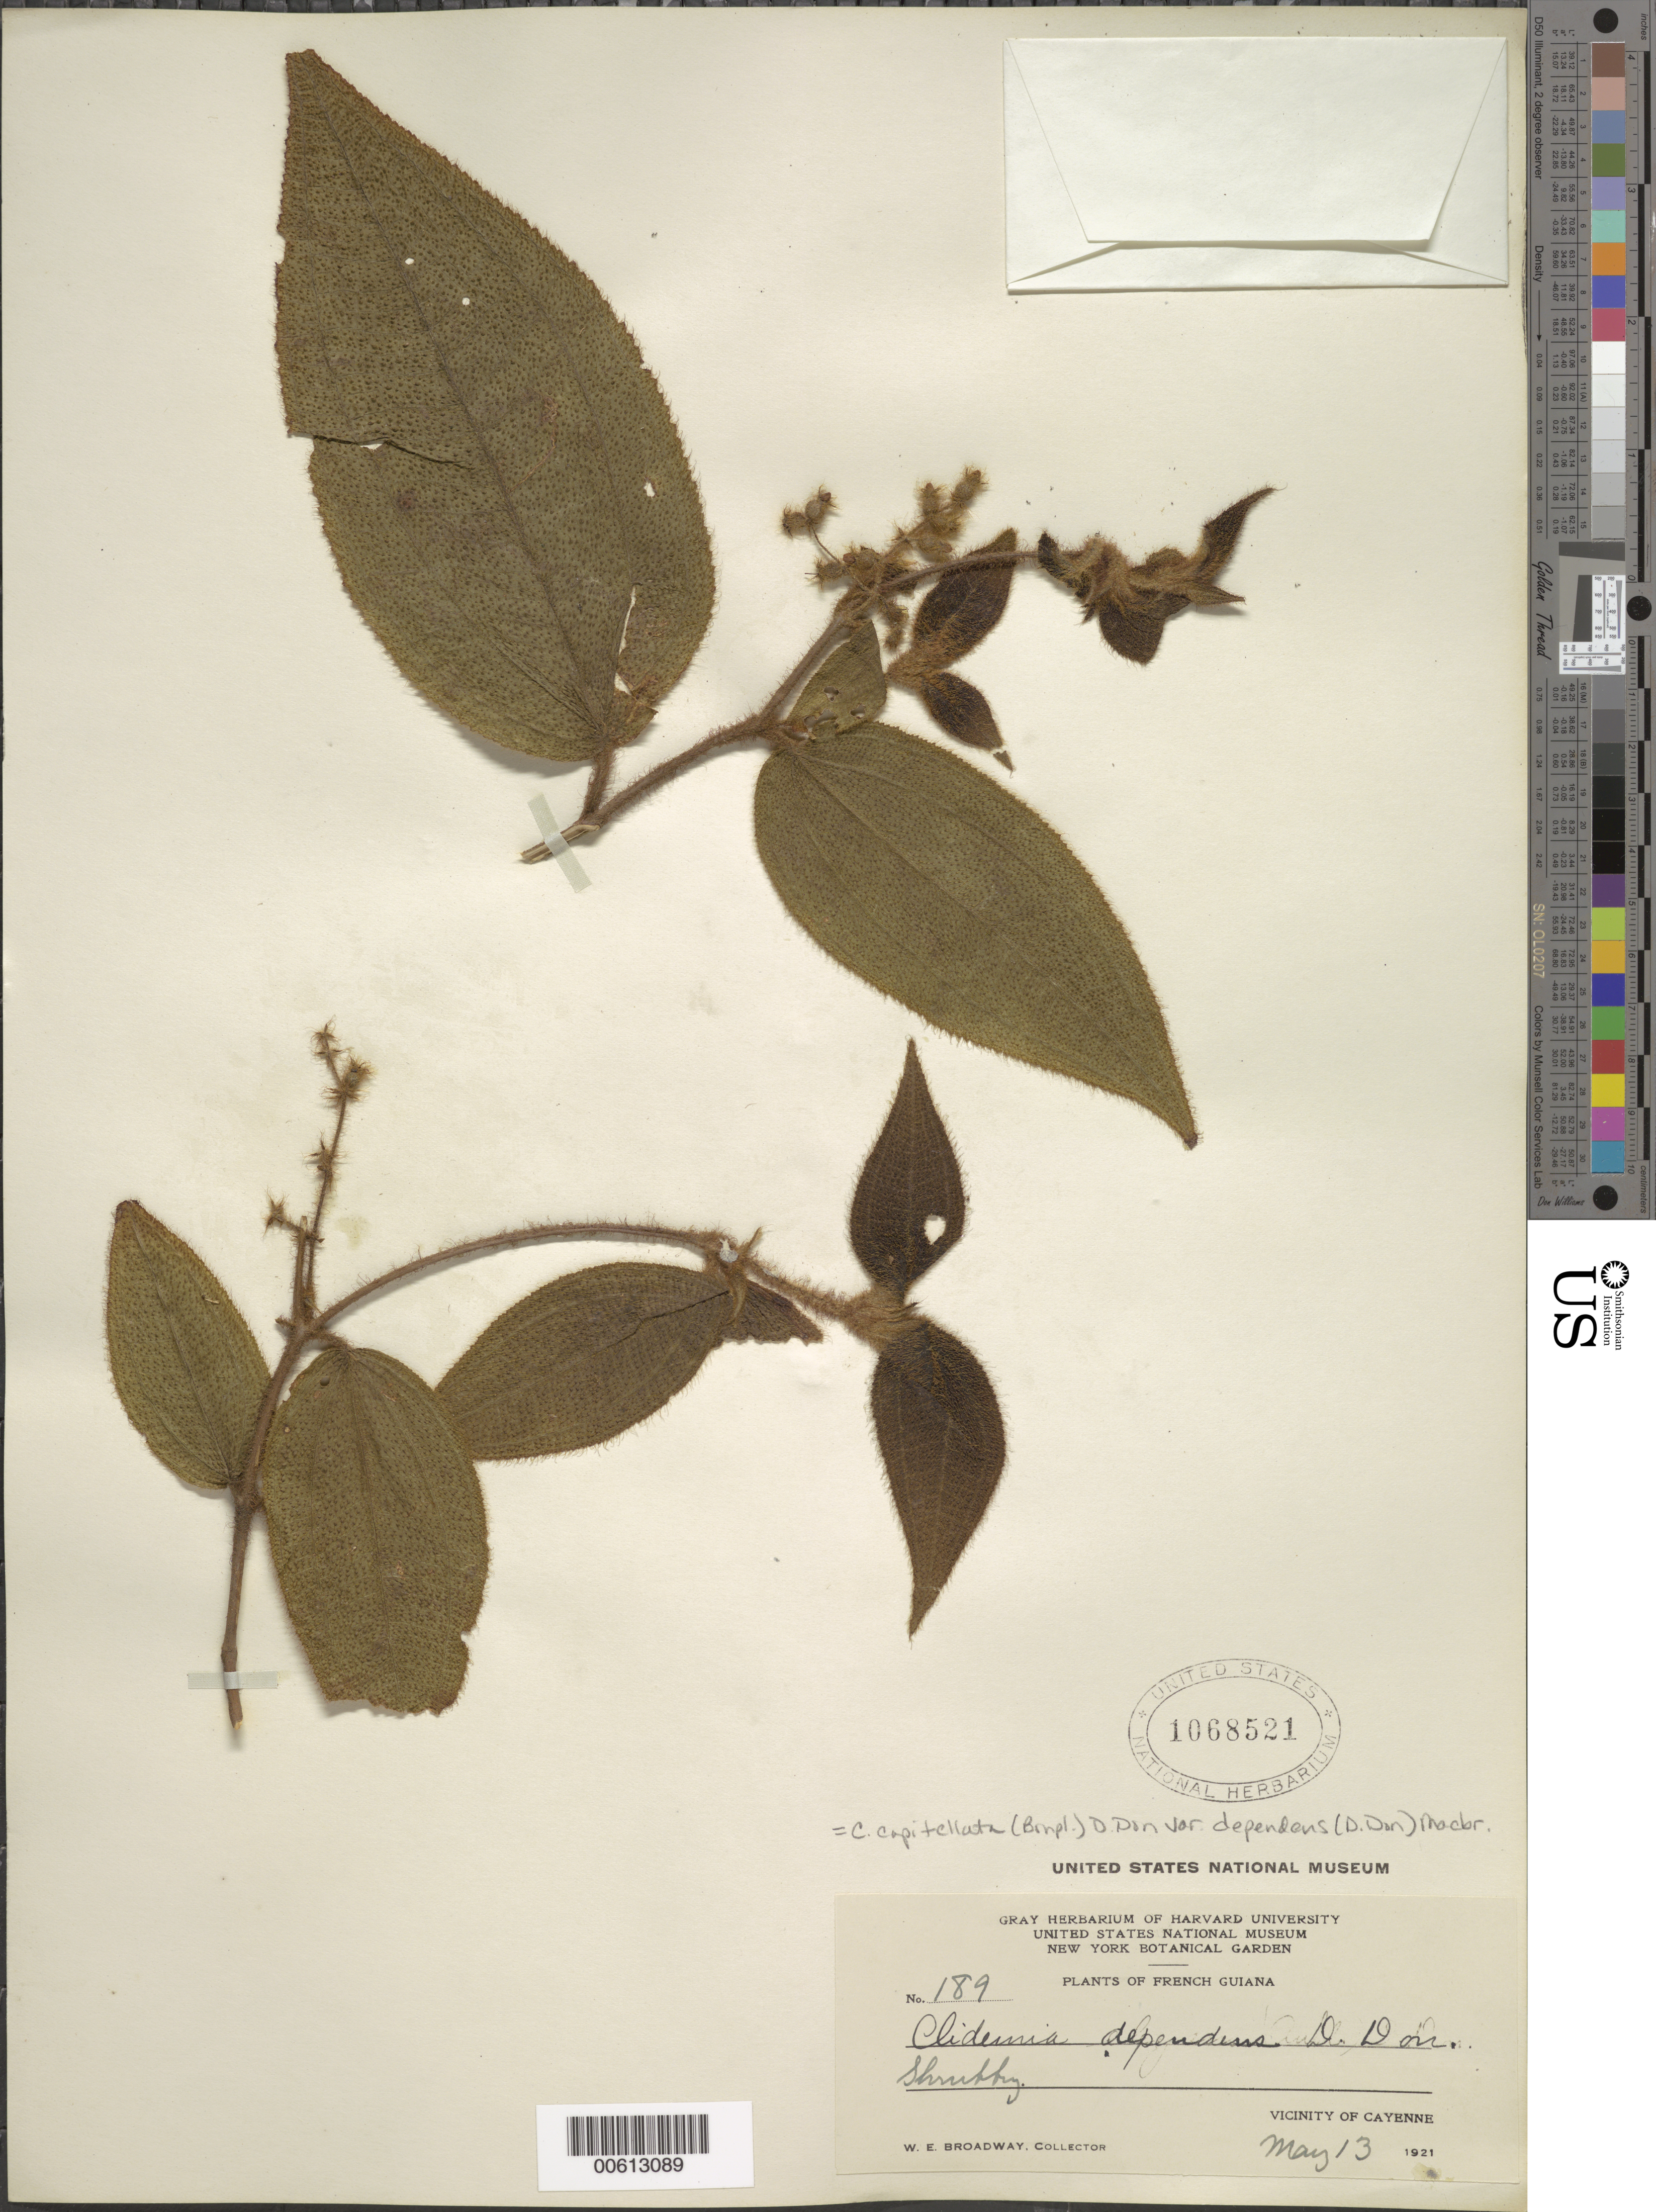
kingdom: Plantae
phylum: Tracheophyta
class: Magnoliopsida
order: Myrtales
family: Melastomataceae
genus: Clidemia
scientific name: Clidemia capitellata var. dependens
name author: (Pav. & D. Don) J.F. Macbr.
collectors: W. E. Broadway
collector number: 189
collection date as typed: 13-May-13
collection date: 1913-05-13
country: French Guiana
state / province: Cayenne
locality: Cayenne, vic.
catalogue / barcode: US 1068521